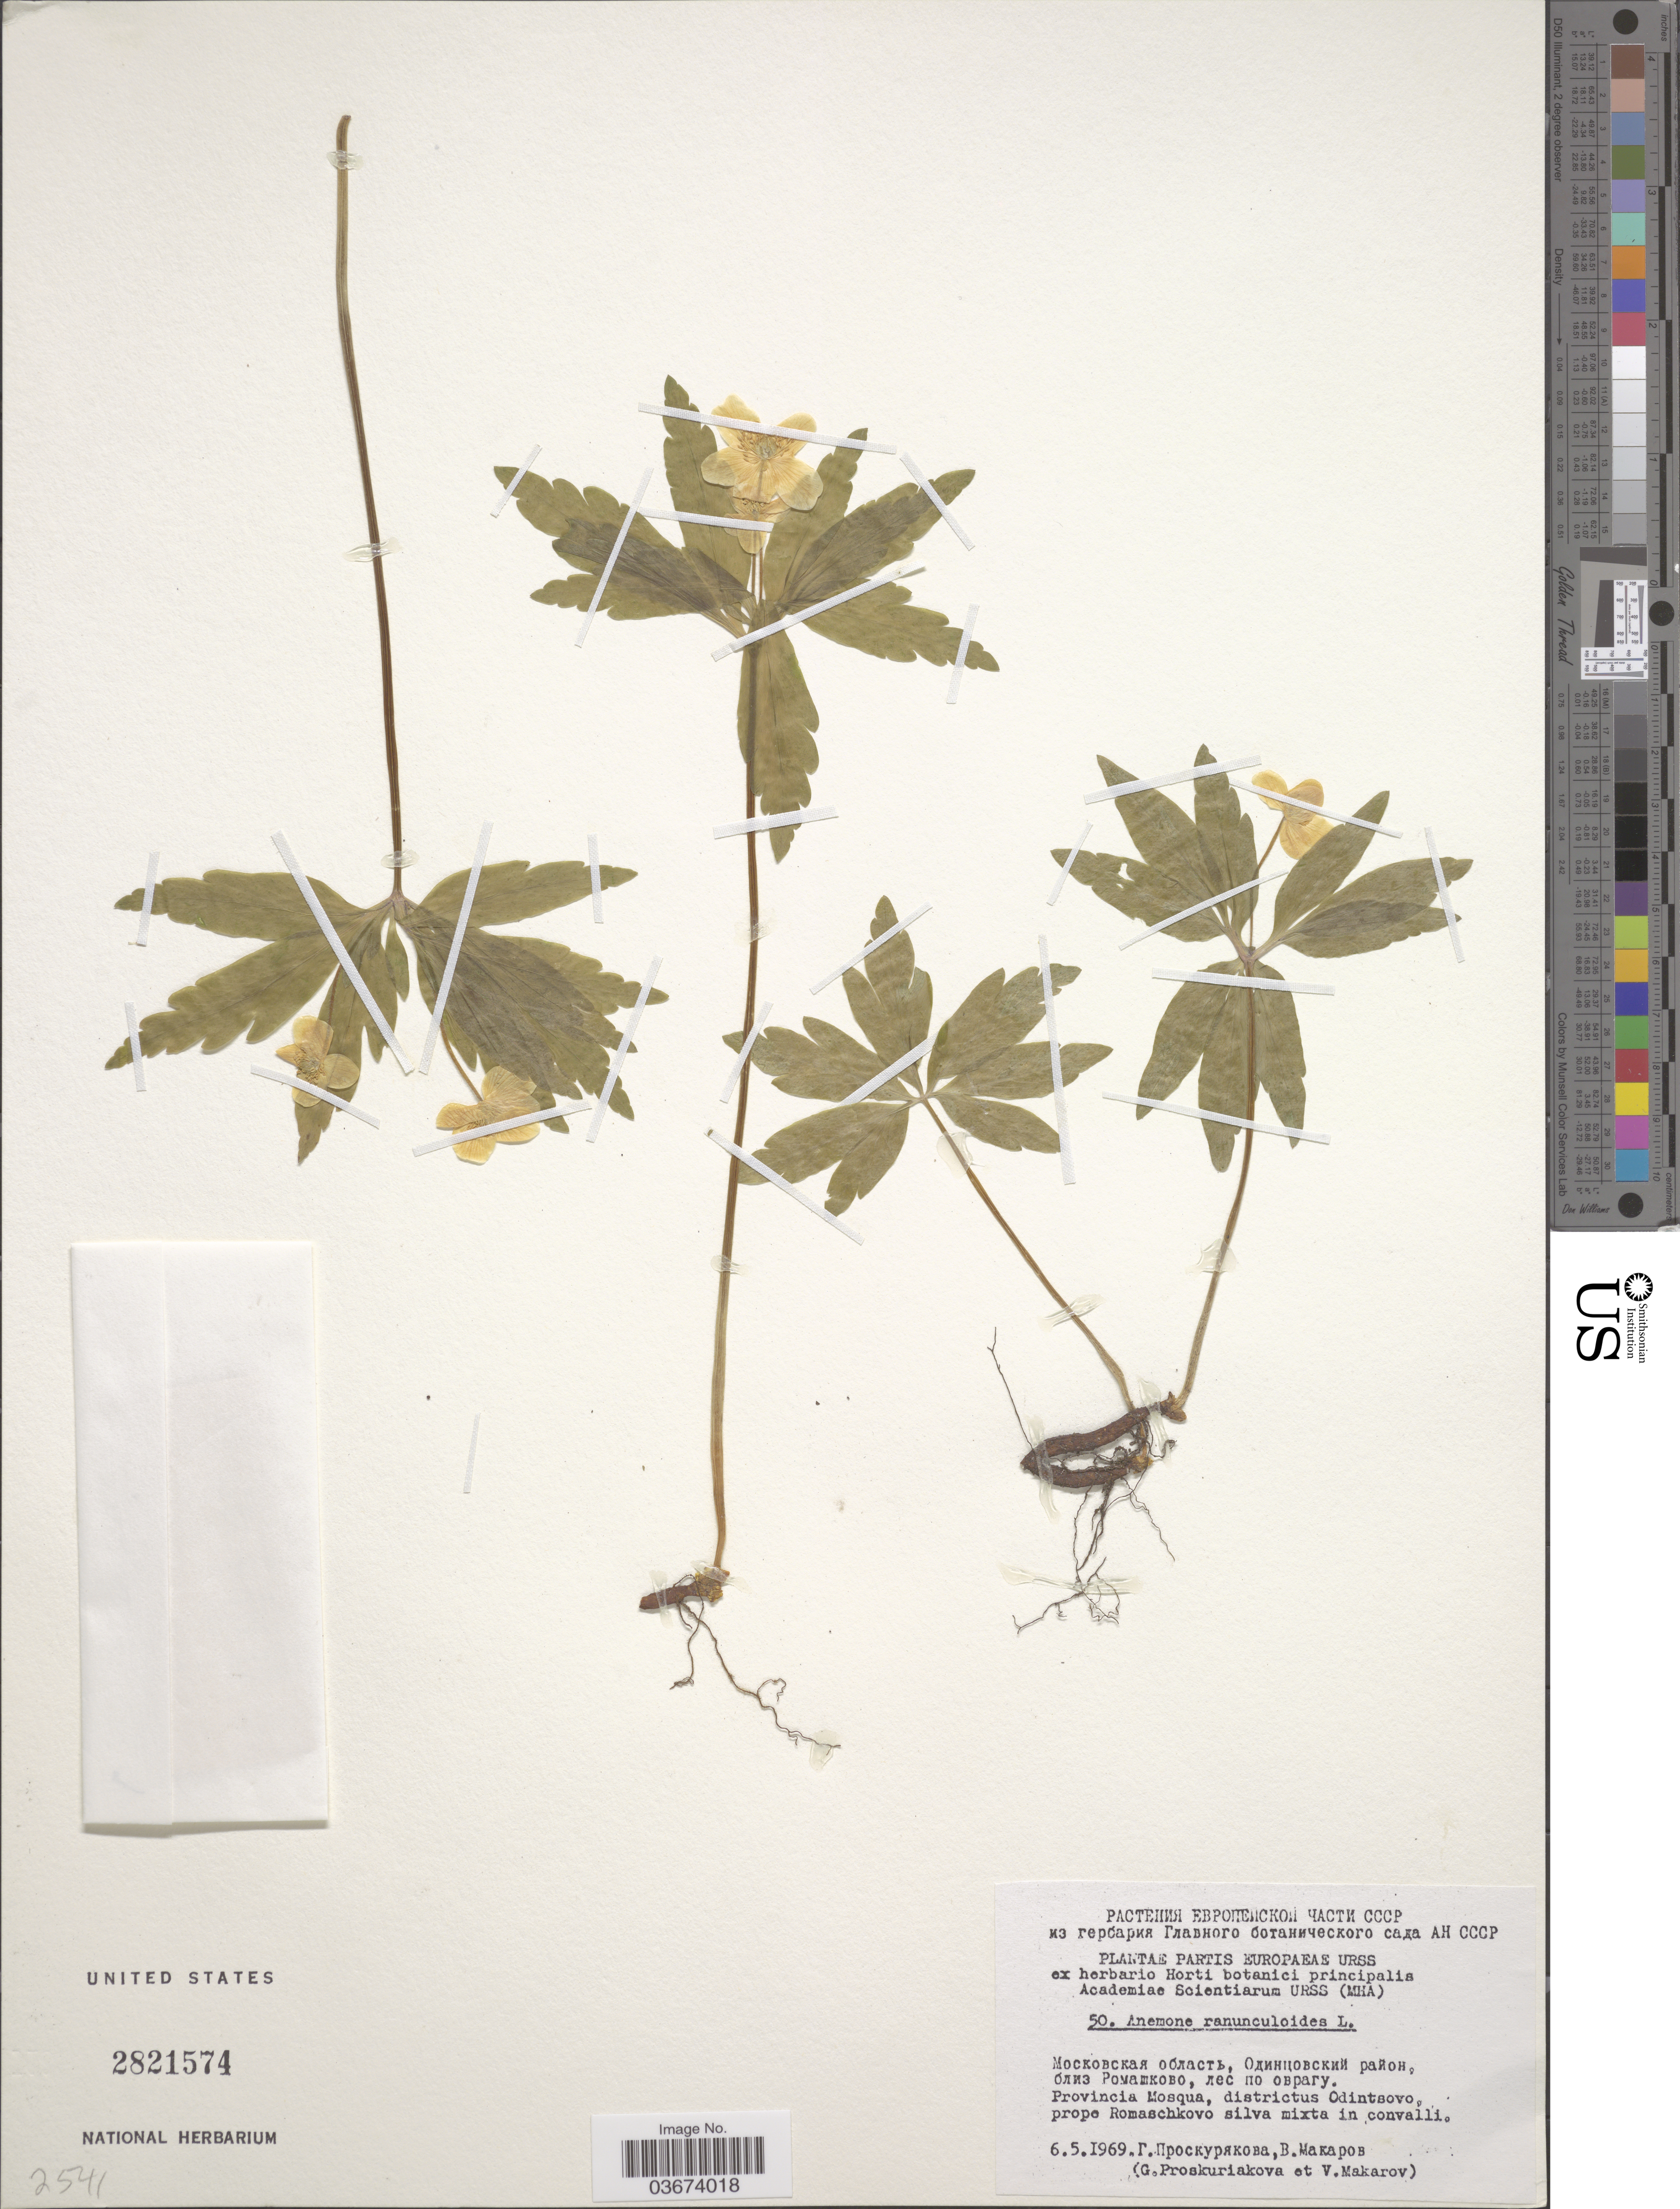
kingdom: Plantae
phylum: Tracheophyta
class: Magnoliopsida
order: Ranunculales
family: Ranunculaceae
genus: Anemone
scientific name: Anemone ranunculoides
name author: L.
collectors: G. Proskuriakova & V. Makarov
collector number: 50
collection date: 1969-05-06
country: Russian Federation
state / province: Moscow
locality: Provincia Mosqua, districtus Odintsovo, prope Romaschkovo silva mixta in convalli.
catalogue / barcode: US 2821574